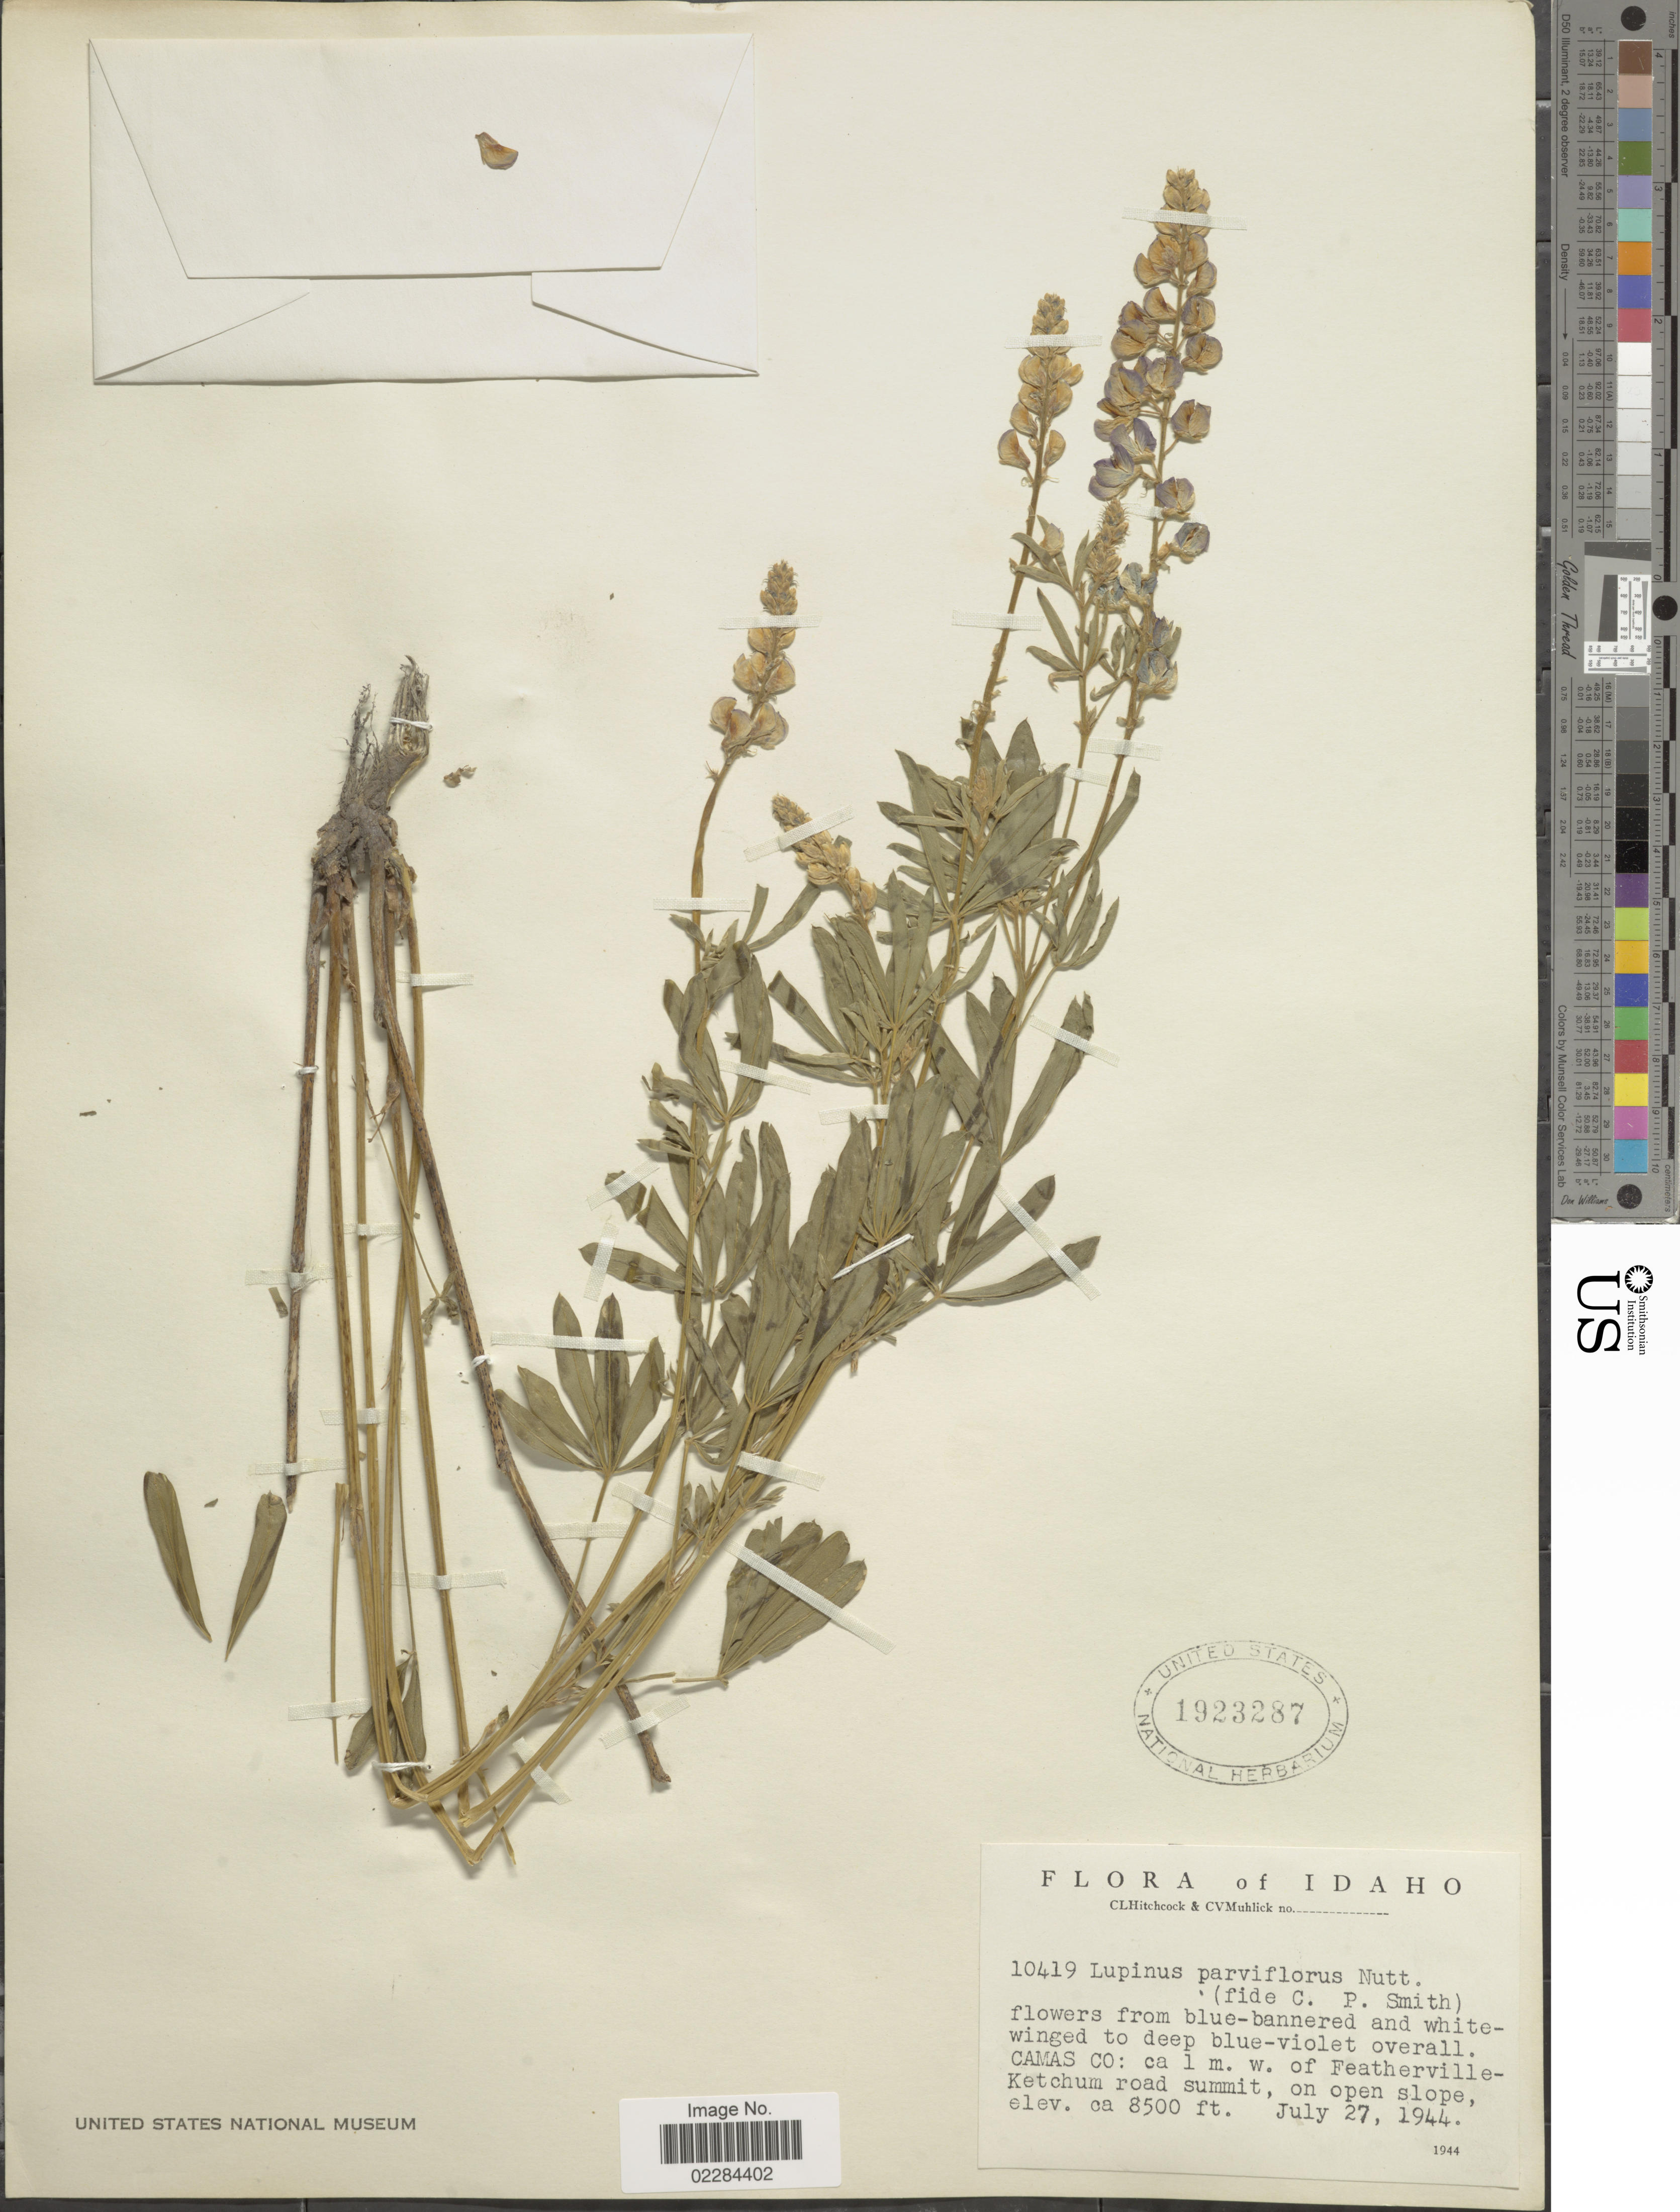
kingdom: Plantae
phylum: Tracheophyta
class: Magnoliopsida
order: Fabales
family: Fabaceae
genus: Lupinus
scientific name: Lupinus argenteus var. parviflorus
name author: (Nutt. ex Hook. & Arn.) C.L. Hitchc.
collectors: C. L. Hitchcock & C. V. Muhlick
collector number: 10419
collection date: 1944-07-27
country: United States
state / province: Idaho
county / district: Camas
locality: Camas Co.: ca 1 mi. w. of Featherville-Ketchum road summit.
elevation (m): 2591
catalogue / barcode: US 1923287